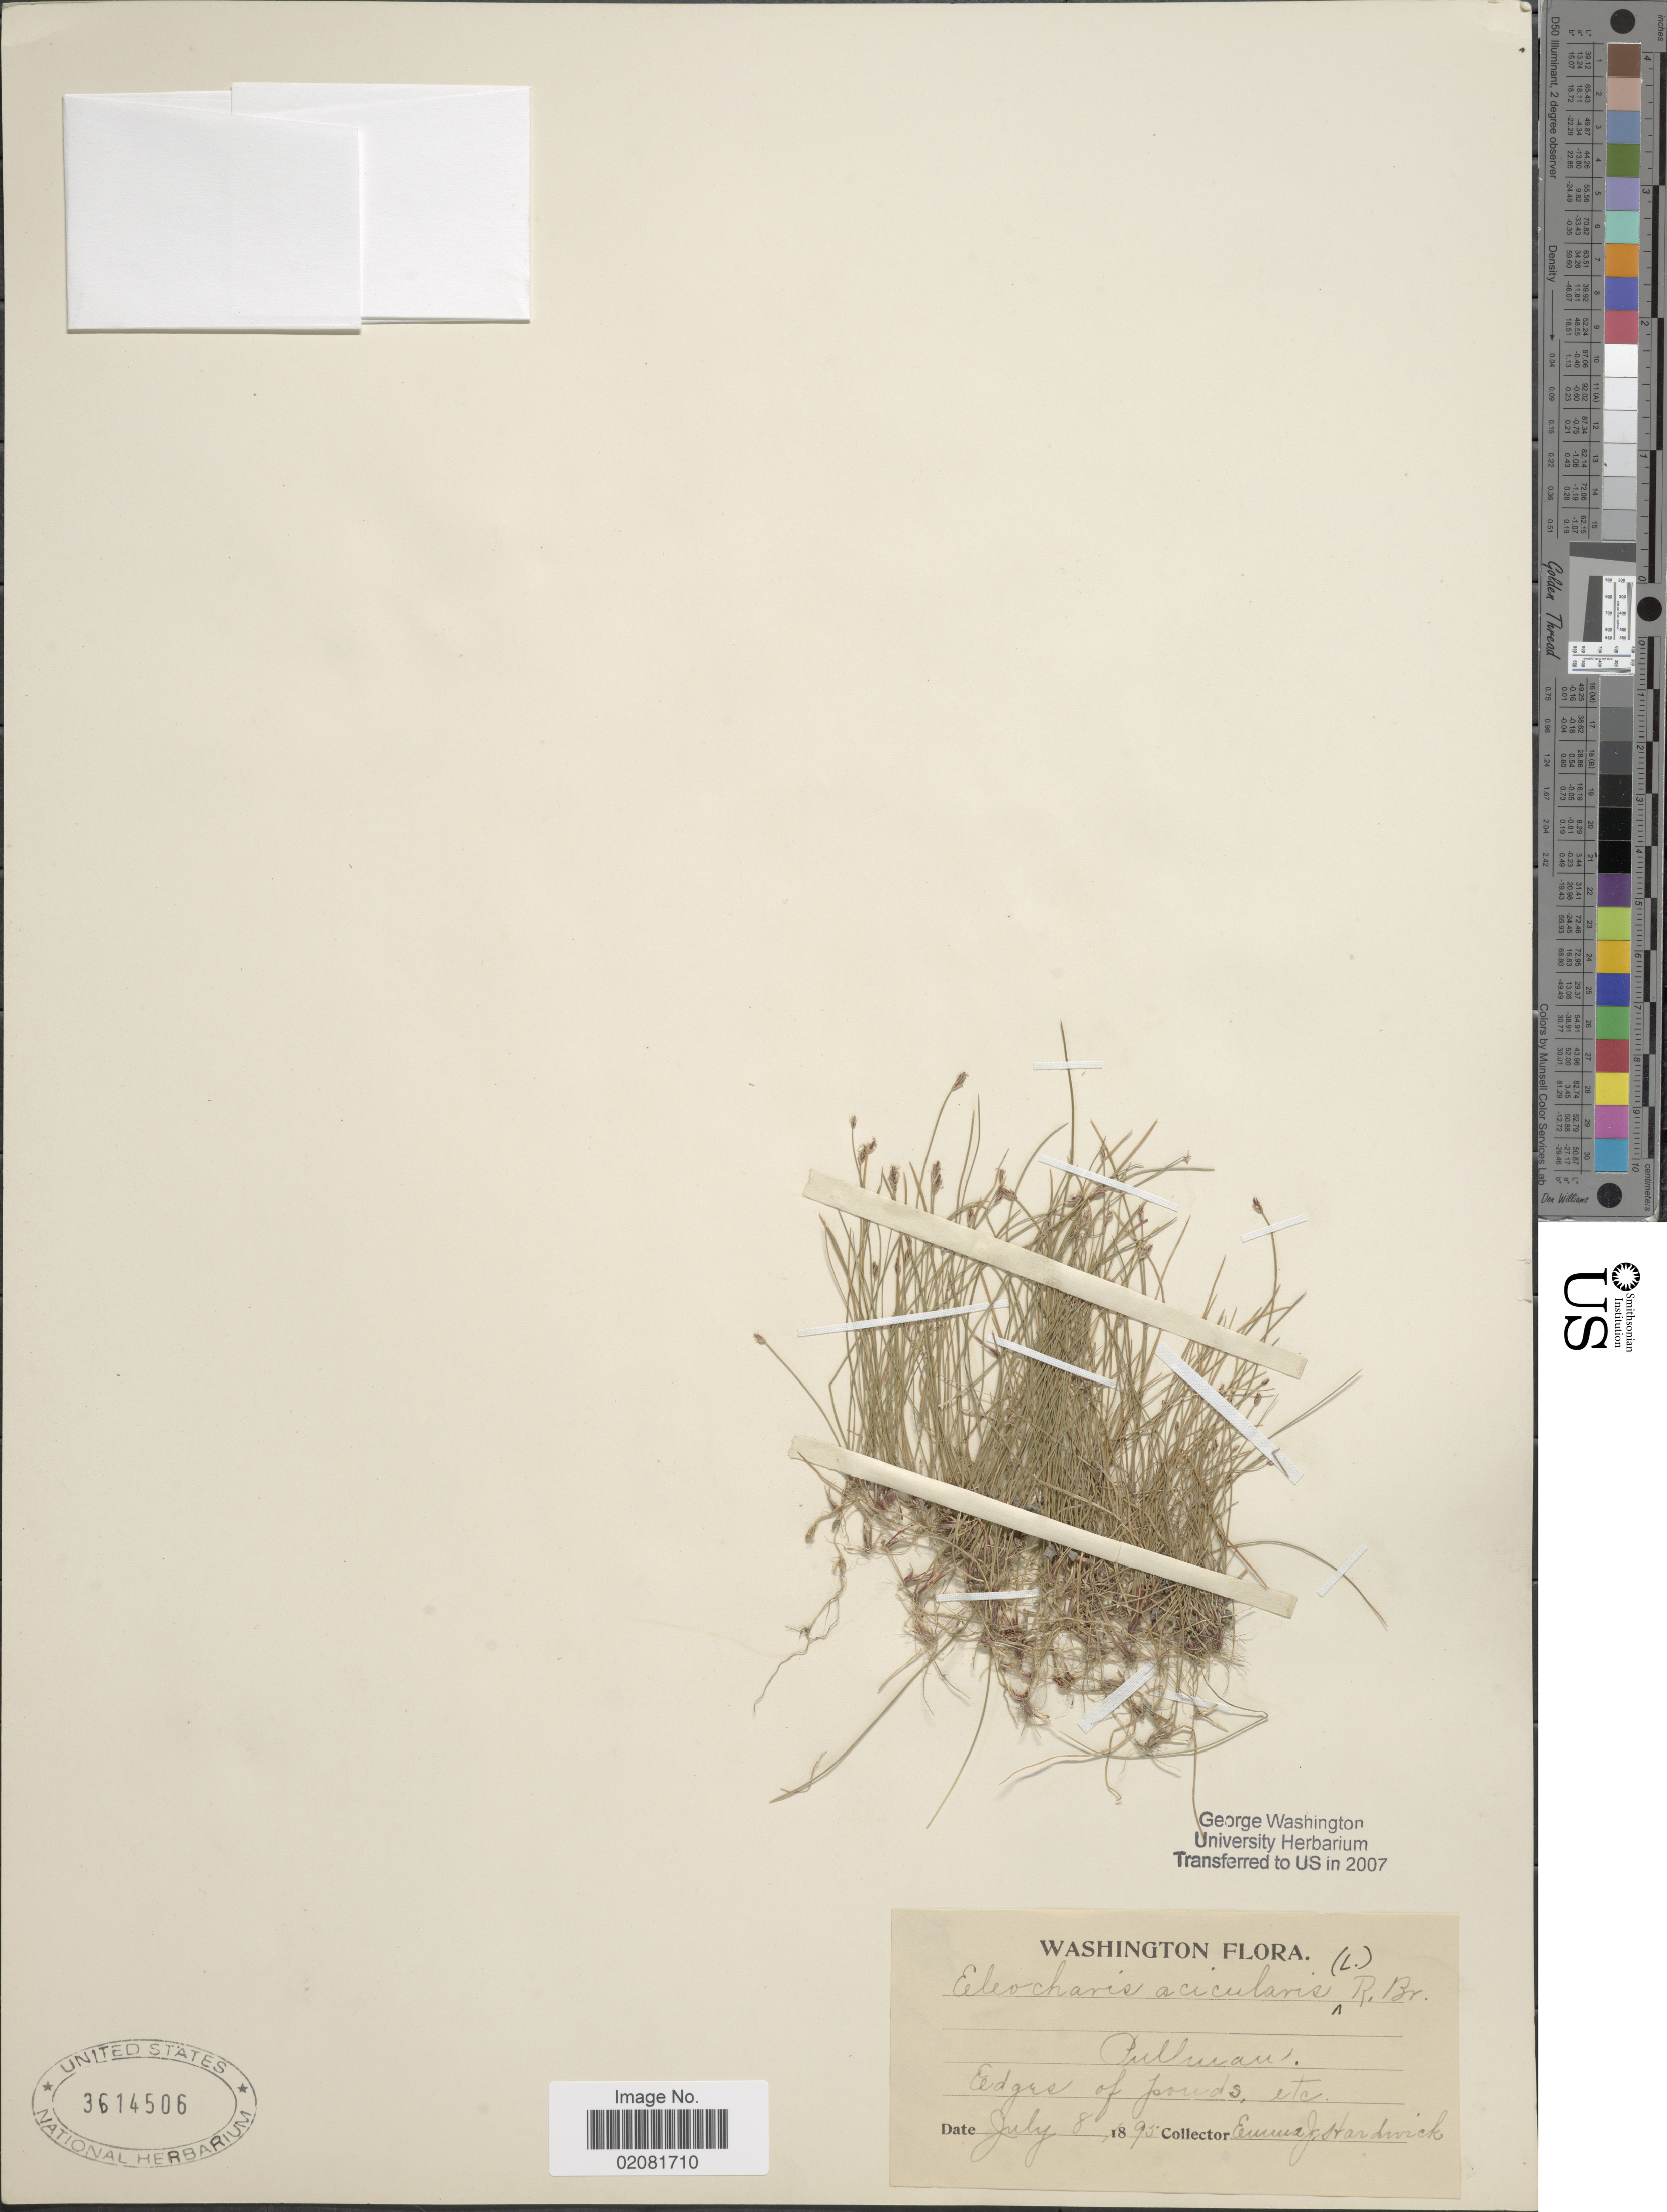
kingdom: Plantae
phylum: Tracheophyta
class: Liliopsida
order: Poales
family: Cyperaceae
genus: Eleocharis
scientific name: Eleocharis acicularis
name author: (L.) Roem. & Schult.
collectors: E. Hardwick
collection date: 1895-07-08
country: United States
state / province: Washington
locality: Edges of pounds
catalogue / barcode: US 3614506